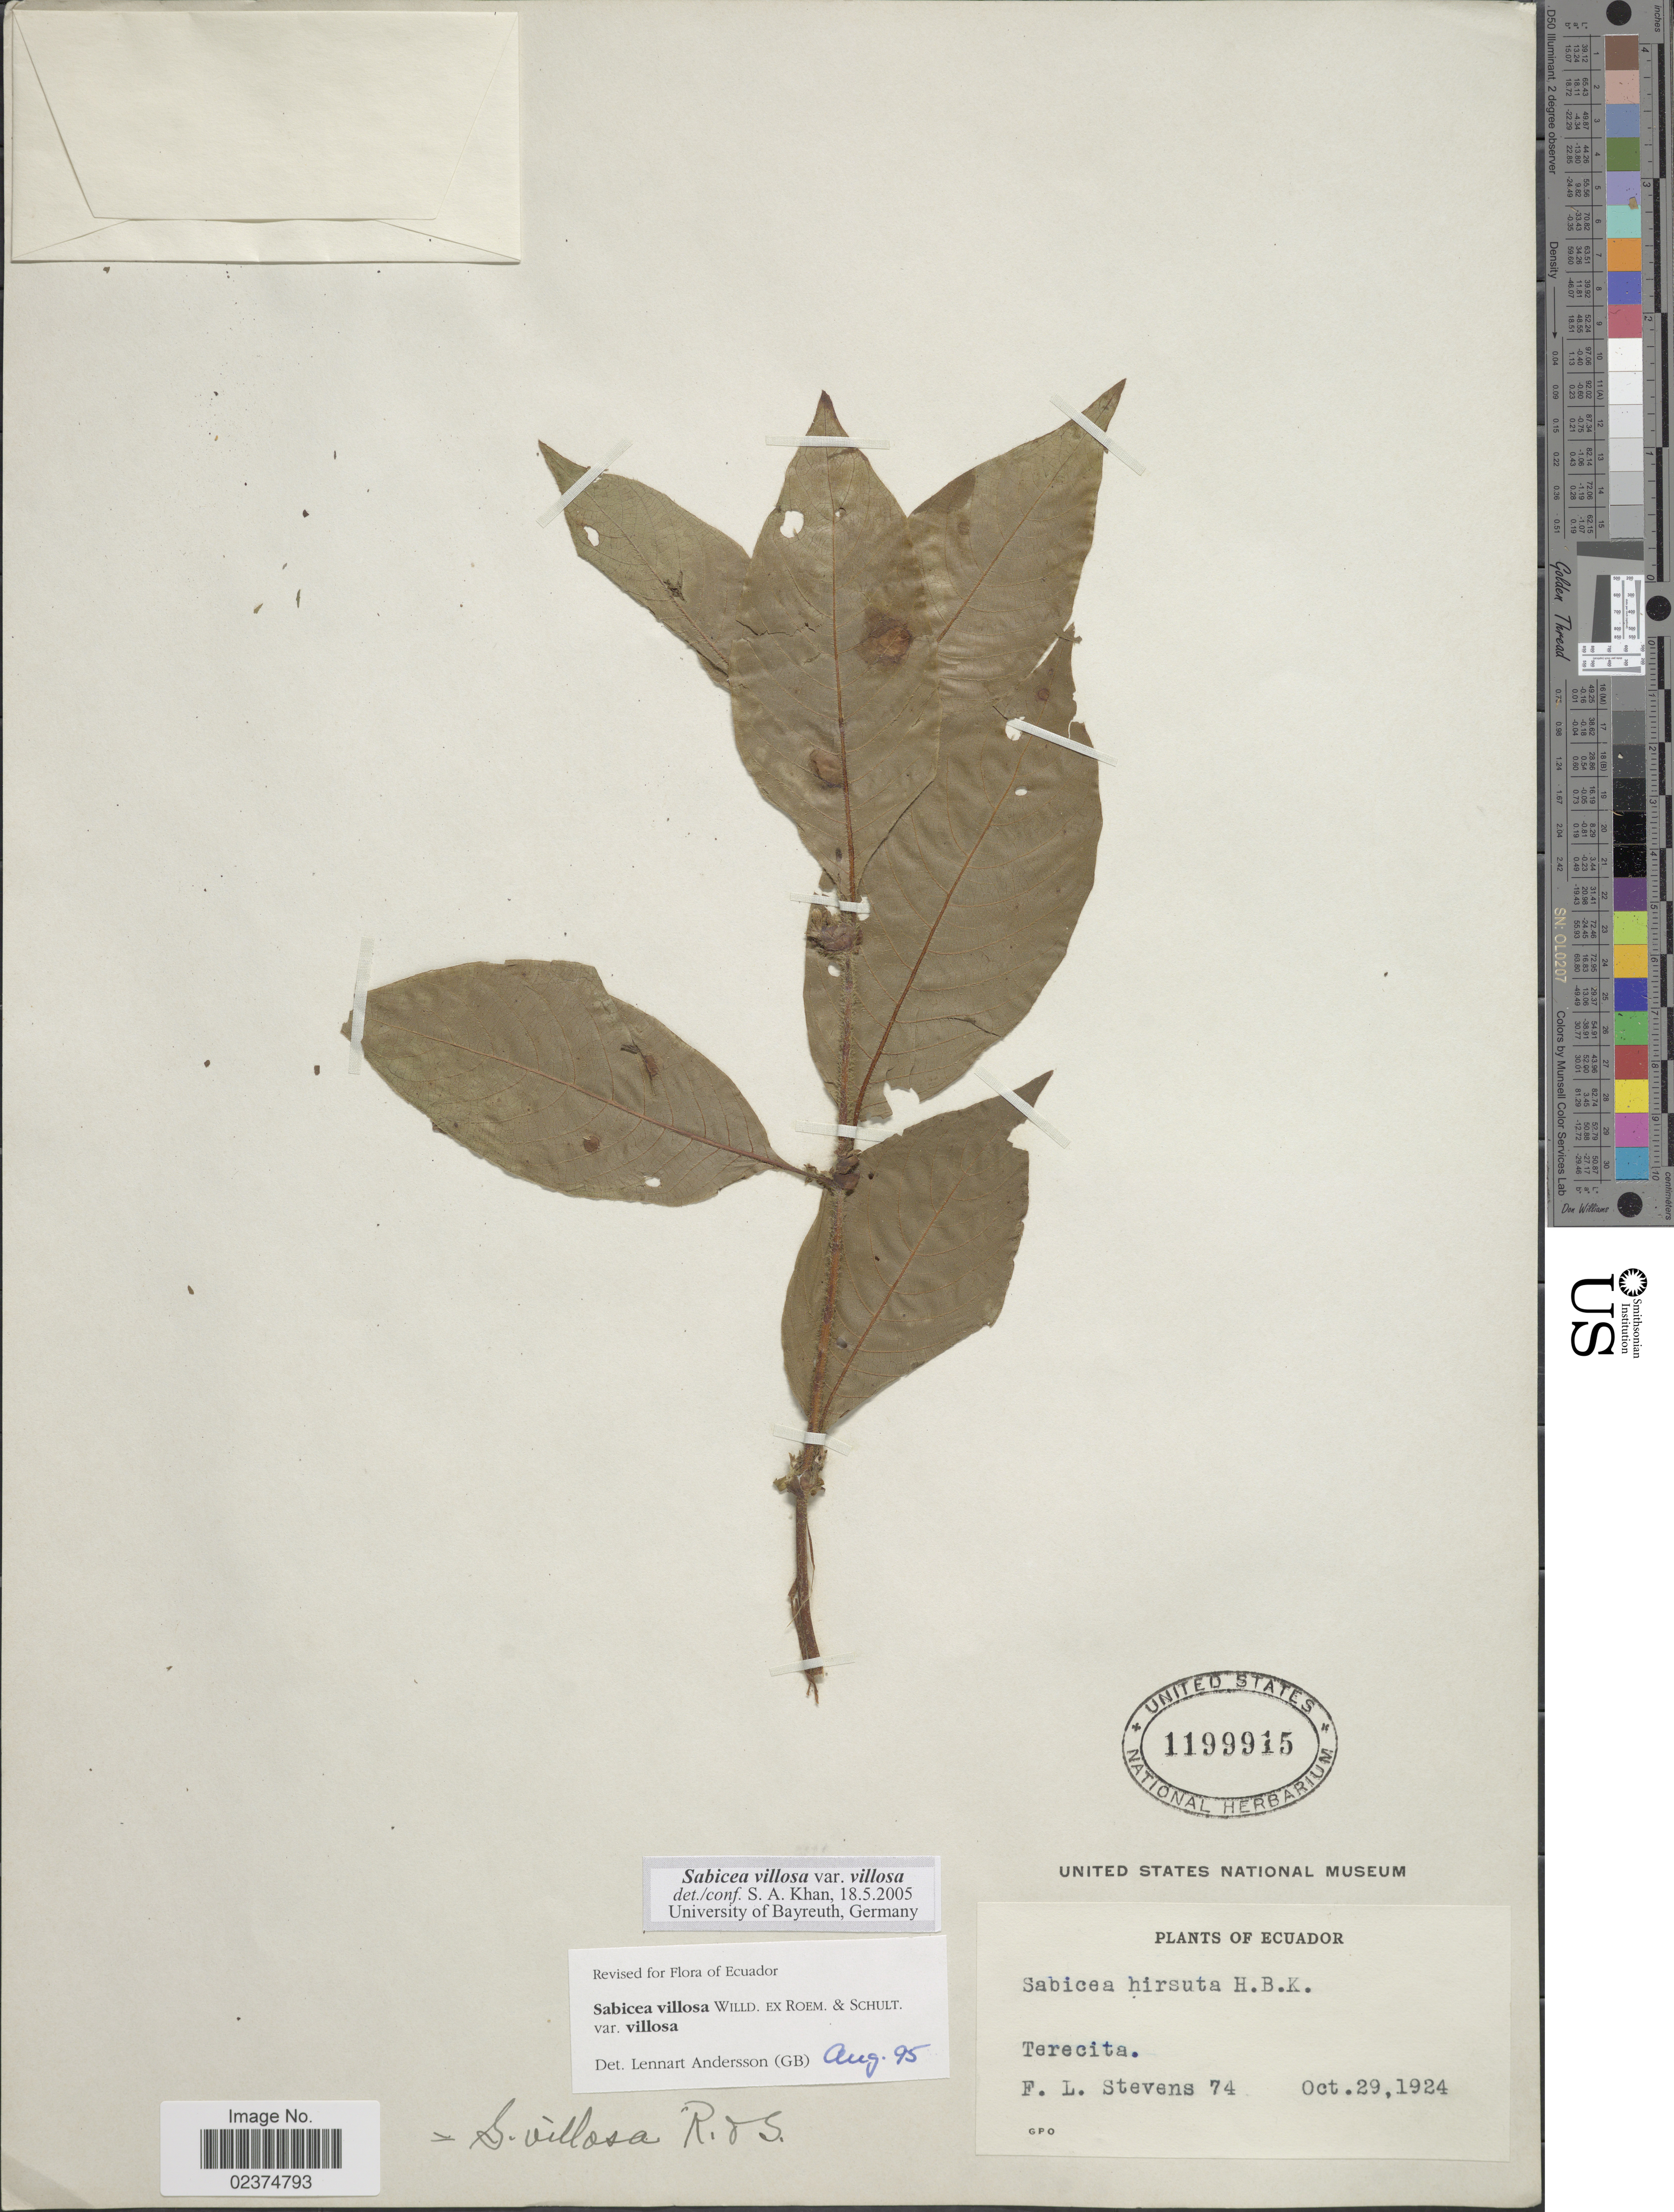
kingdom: Plantae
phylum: Tracheophyta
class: Magnoliopsida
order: Gentianales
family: Rubiaceae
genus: Sabicea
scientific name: Sabicea villosa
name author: Willd. ex Roem. & Schult.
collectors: F. L. Stevens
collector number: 74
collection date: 1924-10-29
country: Ecuador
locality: Terecita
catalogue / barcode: US 1199915